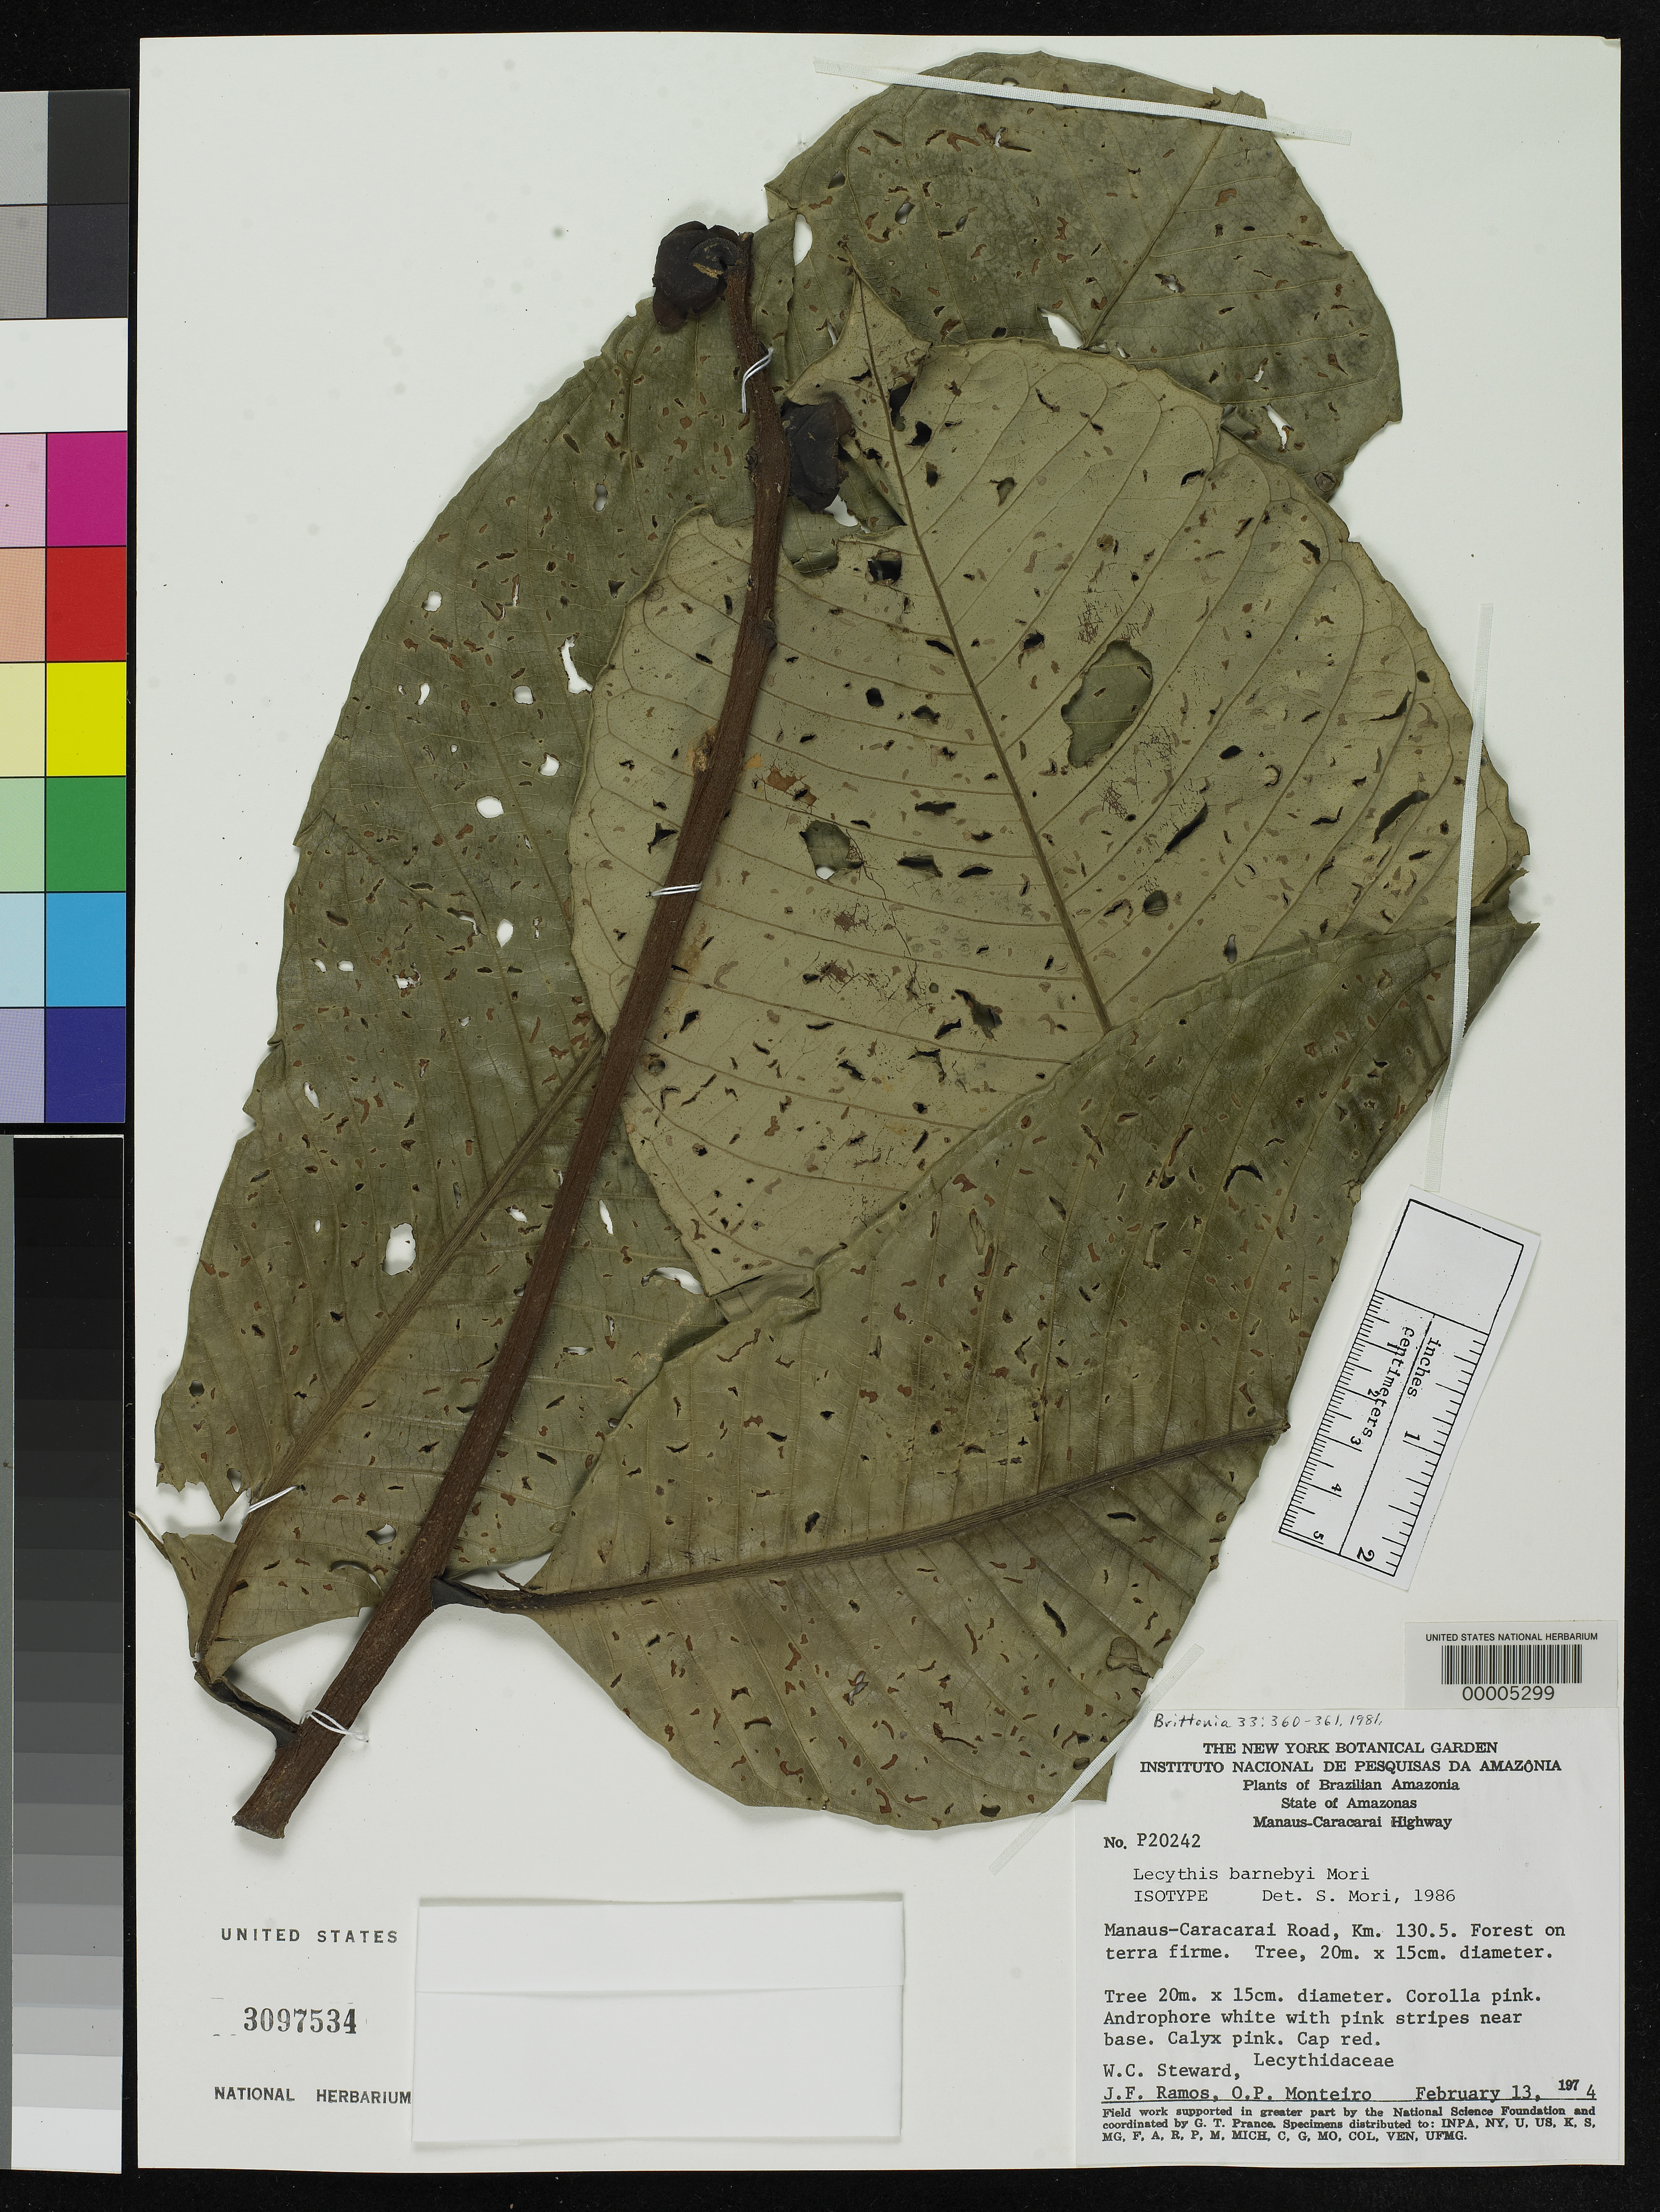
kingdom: Plantae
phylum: Tracheophyta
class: Magnoliopsida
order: Ericales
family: Lecythidaceae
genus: Lecythis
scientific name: Lecythis barnebyi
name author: S.A. Mori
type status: Isotype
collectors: W. C. Steward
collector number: P20242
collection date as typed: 13 Feb 1974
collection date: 1974-02-13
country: Brazil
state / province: Amazonas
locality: Manaus-Caracarai road, km 130.5.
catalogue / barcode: US 3097534